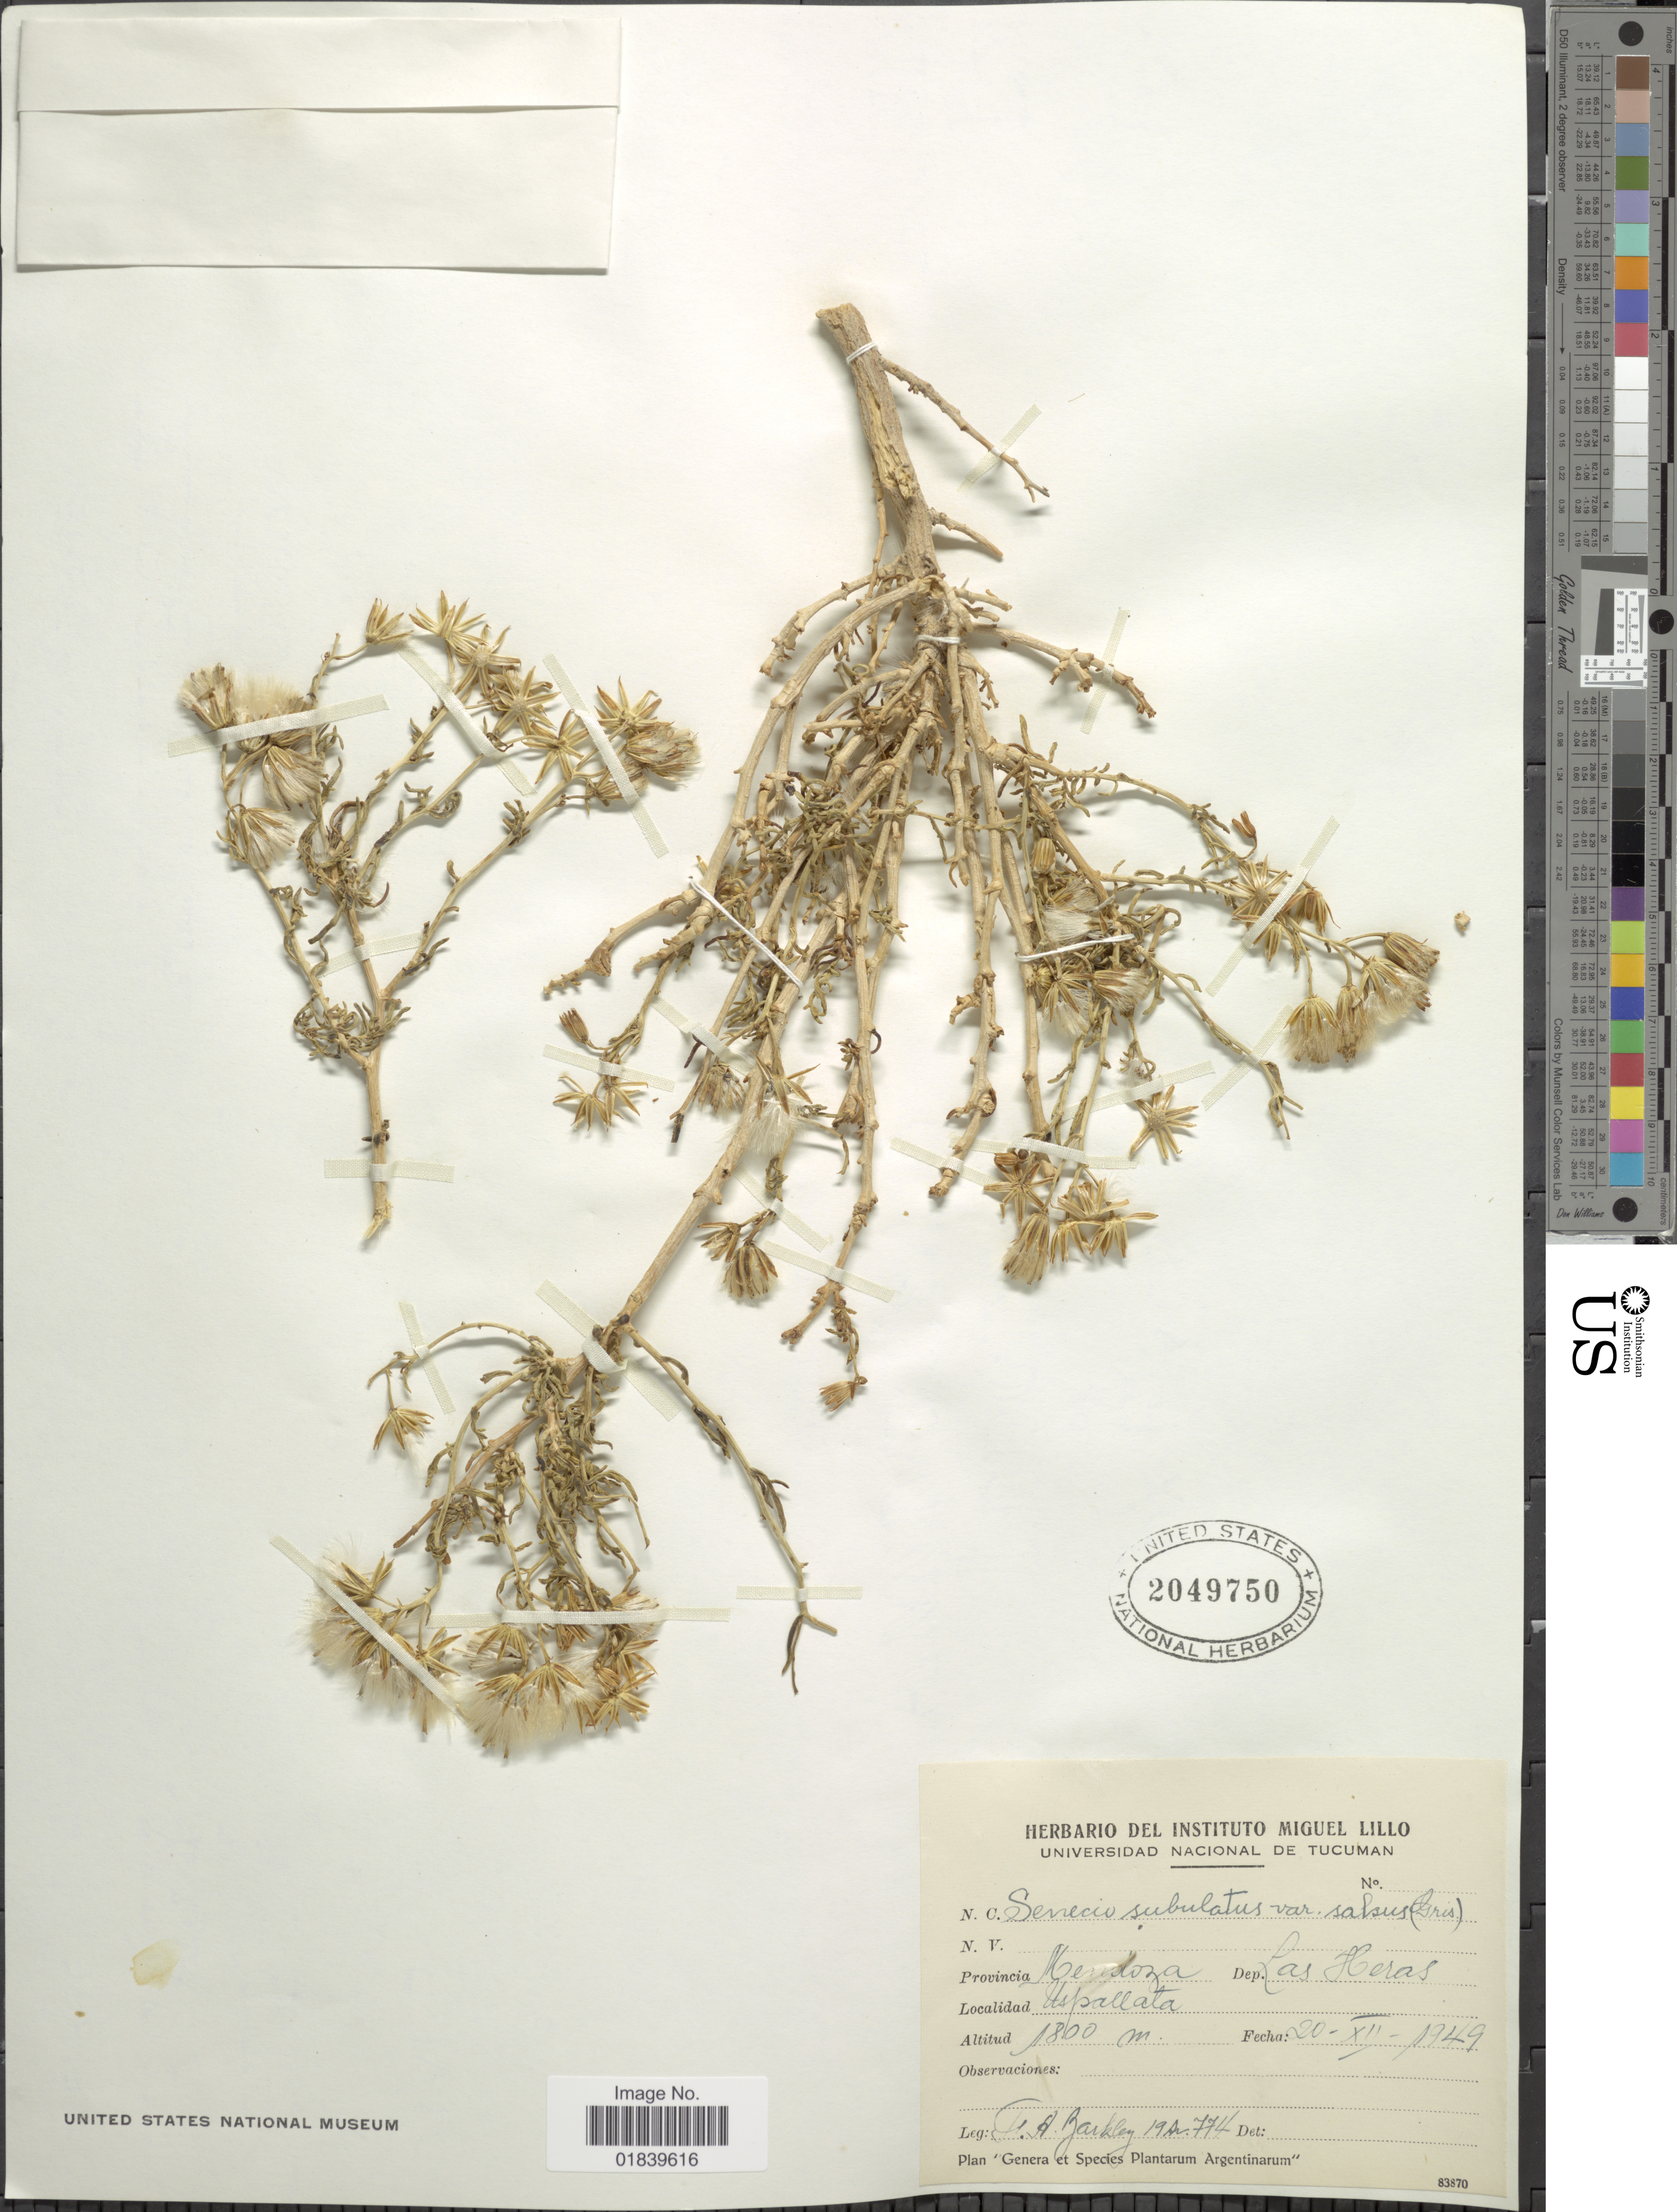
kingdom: Plantae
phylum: Tracheophyta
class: Magnoliopsida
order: Asterales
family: Asteraceae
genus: Senecio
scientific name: Senecio subulatus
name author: D. Don ex Hook. & Arn.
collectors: F. A. Barkley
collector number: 19Ar774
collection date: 1949-12-20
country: Argentina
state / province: Mendoza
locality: Provincia Mendoza, Dep. Las Heras, Uspallata.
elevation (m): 1800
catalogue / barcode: US 2049750